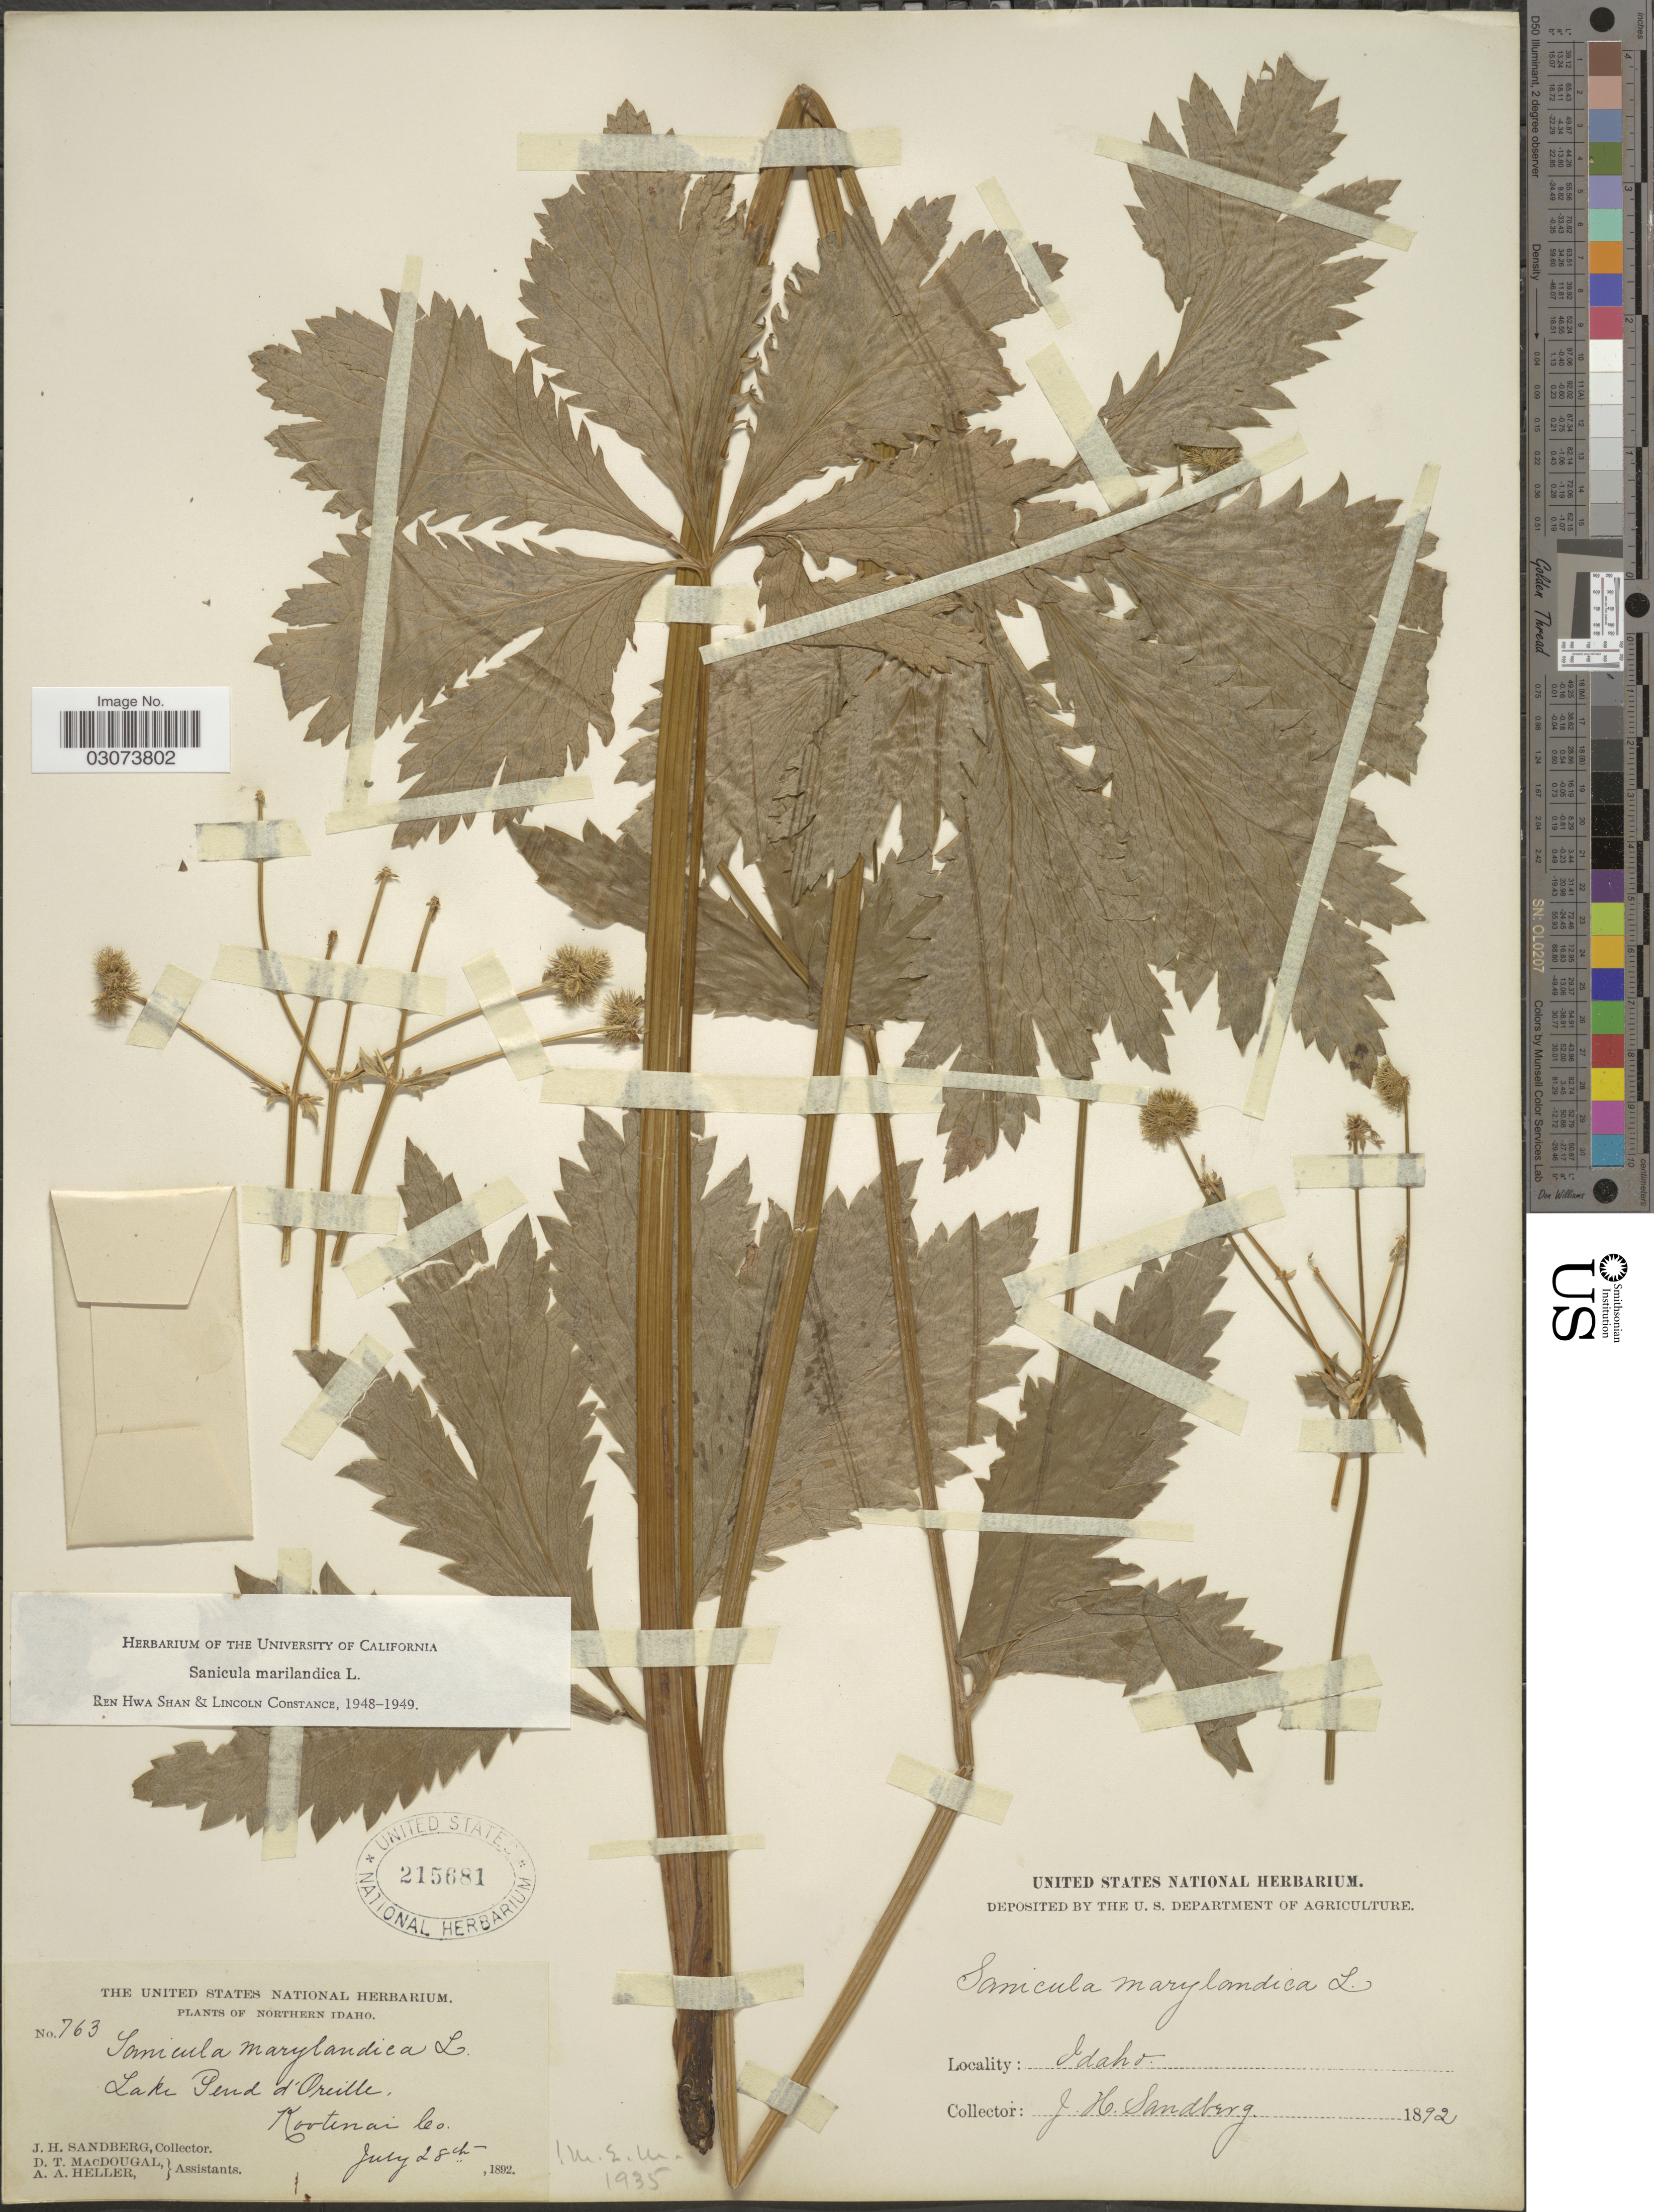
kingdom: Plantae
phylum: Tracheophyta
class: Magnoliopsida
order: Apiales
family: Apiaceae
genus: Sanicula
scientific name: Sanicula marilandica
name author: L.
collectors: J. H. Sandberg, D. T. MacDougal & A. A. Heller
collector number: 763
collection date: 1892-07-28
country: United States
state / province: Idaho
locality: Northern Idaho. Lake Pend d'Oreille. Kootenai Co.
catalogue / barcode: US 215681